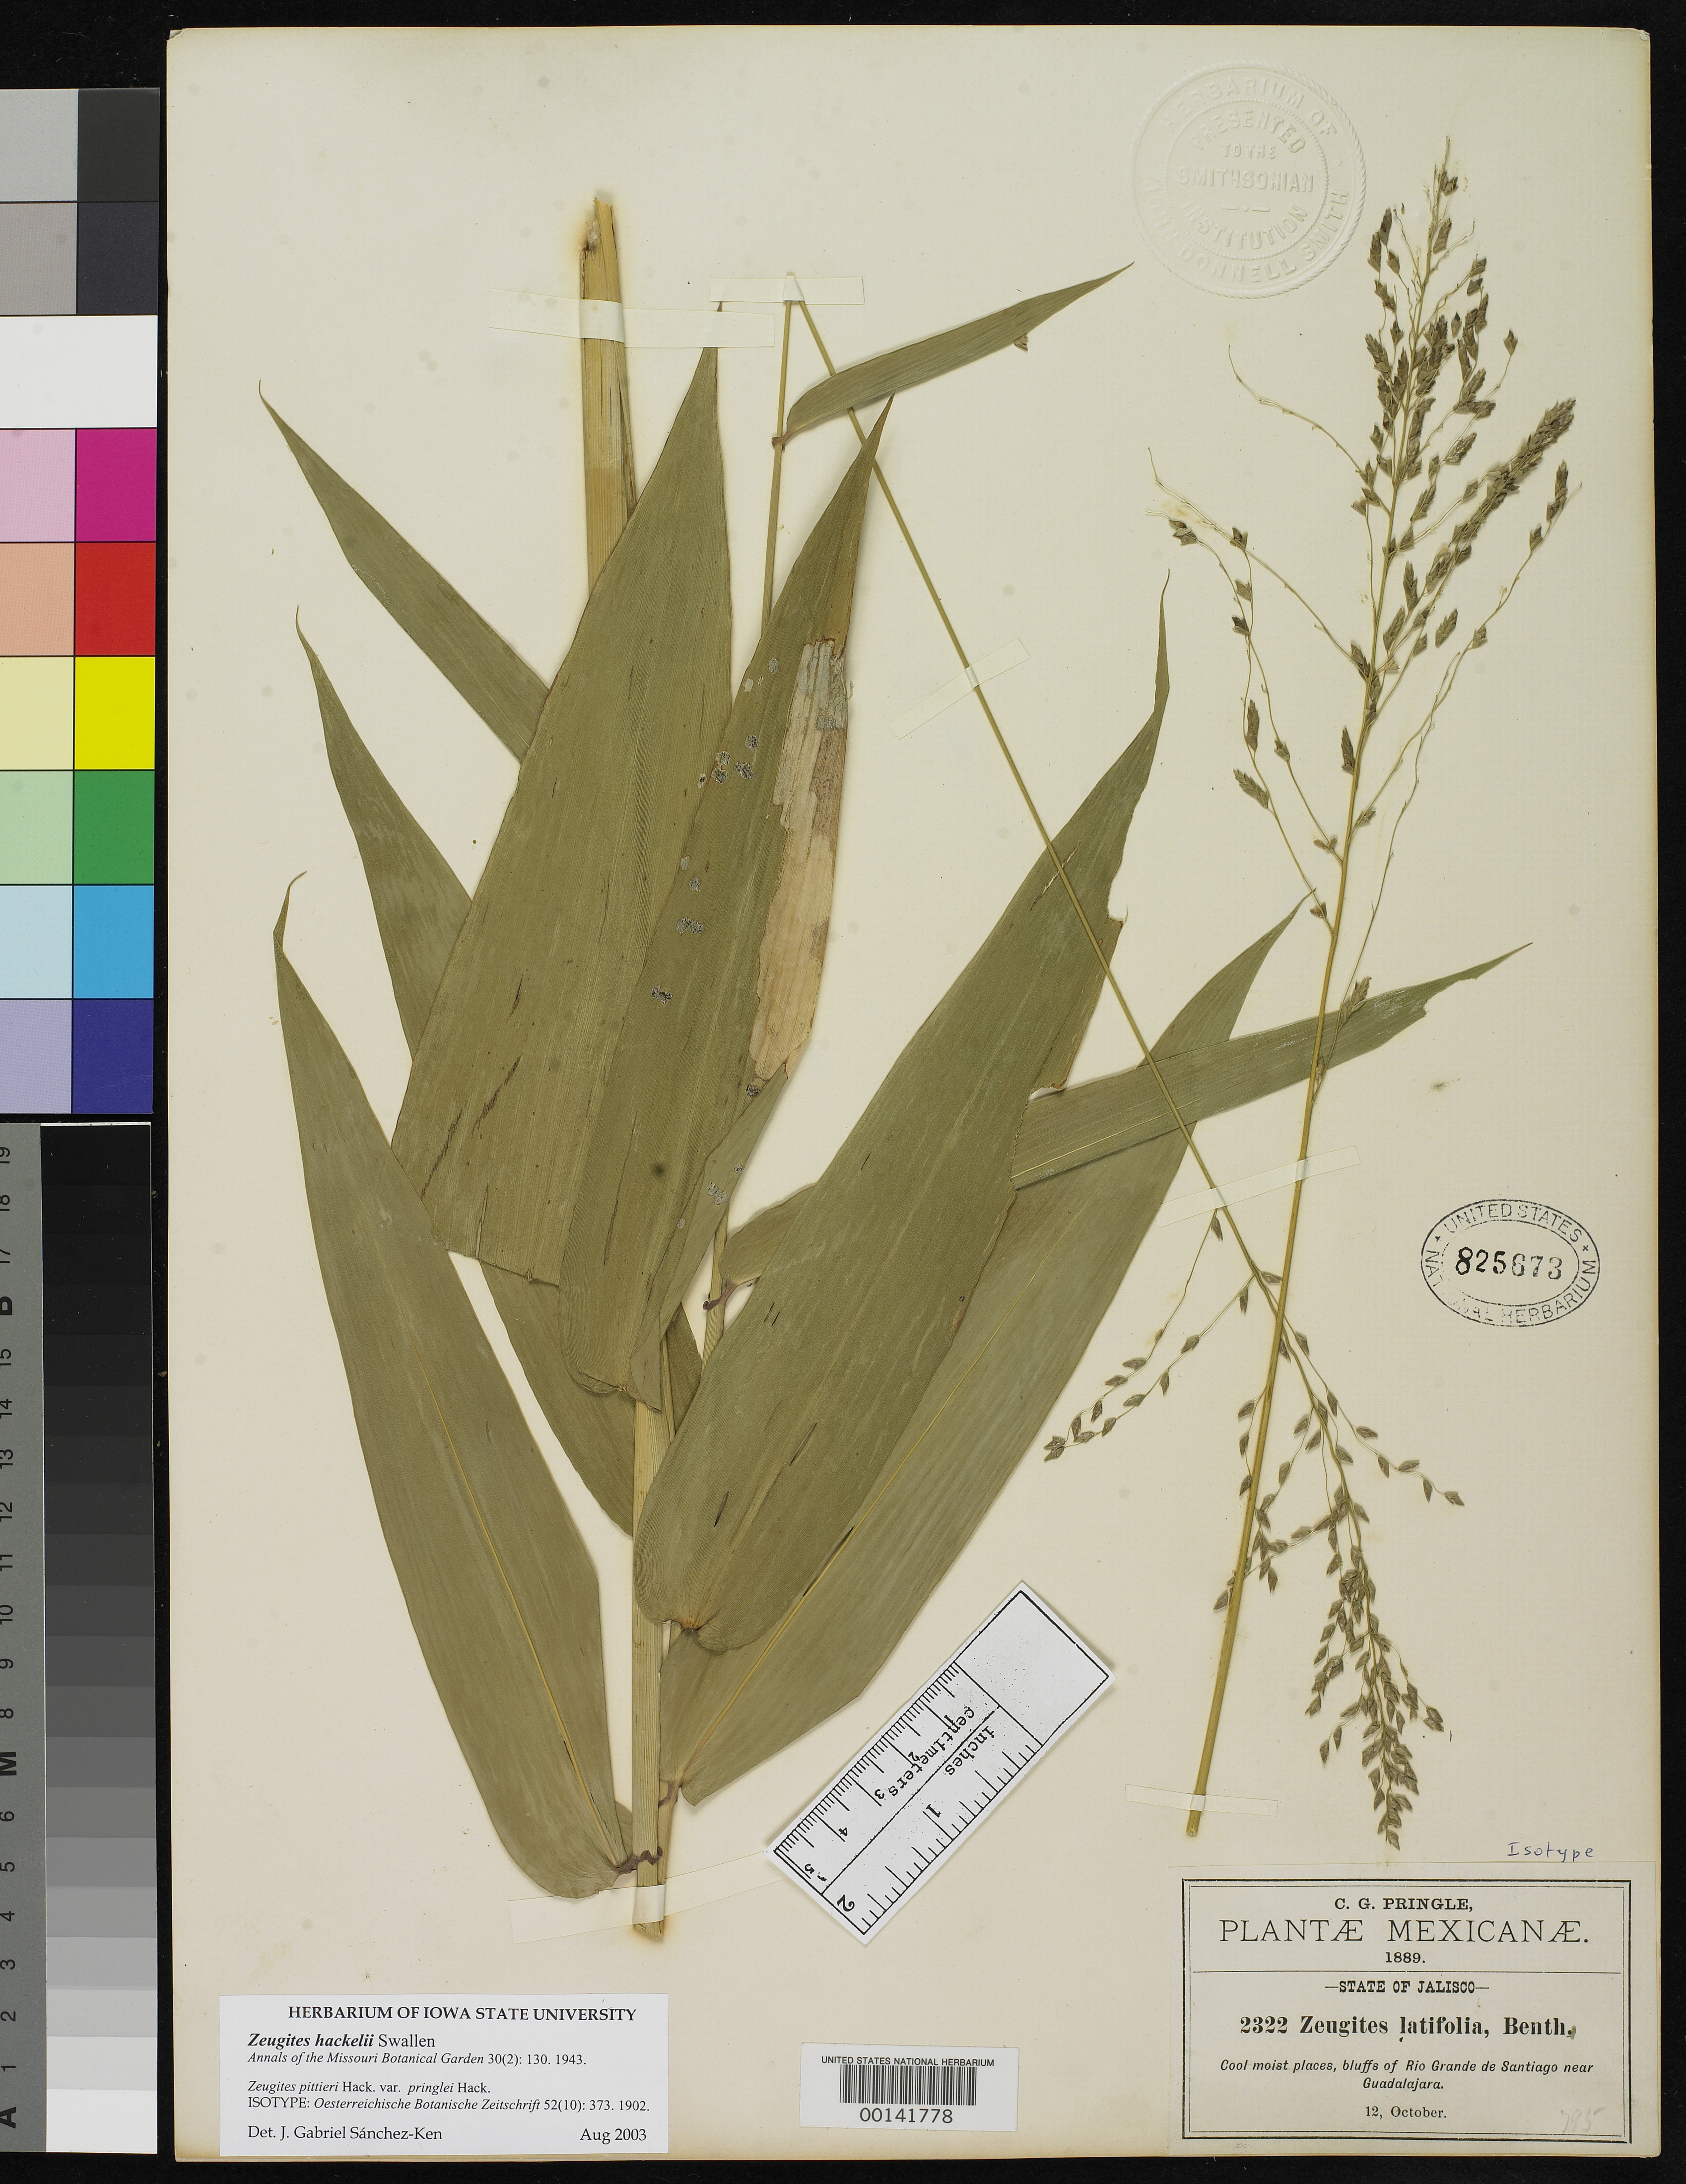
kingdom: Plantae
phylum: Tracheophyta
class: Liliopsida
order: Poales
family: Poaceae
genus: Zeugites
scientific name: Zeugites pittieri var. pringlei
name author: Hack.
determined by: Sánchez-Ken, J. G.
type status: Isotype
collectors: C. G. Pringle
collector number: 2322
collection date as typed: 12 Oct 1889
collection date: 1889-10-12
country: Mexico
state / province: Jalisco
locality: Cool moist places, bluffs of Rio Grande de Santiago near Guadalajara.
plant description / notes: Also an isotype of Zeugites hackelii Swallen, nom. nov. (non Z. pringlei Scribn.).; Also an isotype of Zeugites pittieri var. pringlei Hack. (non Z. pringlei Scribn.).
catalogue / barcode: US 825673